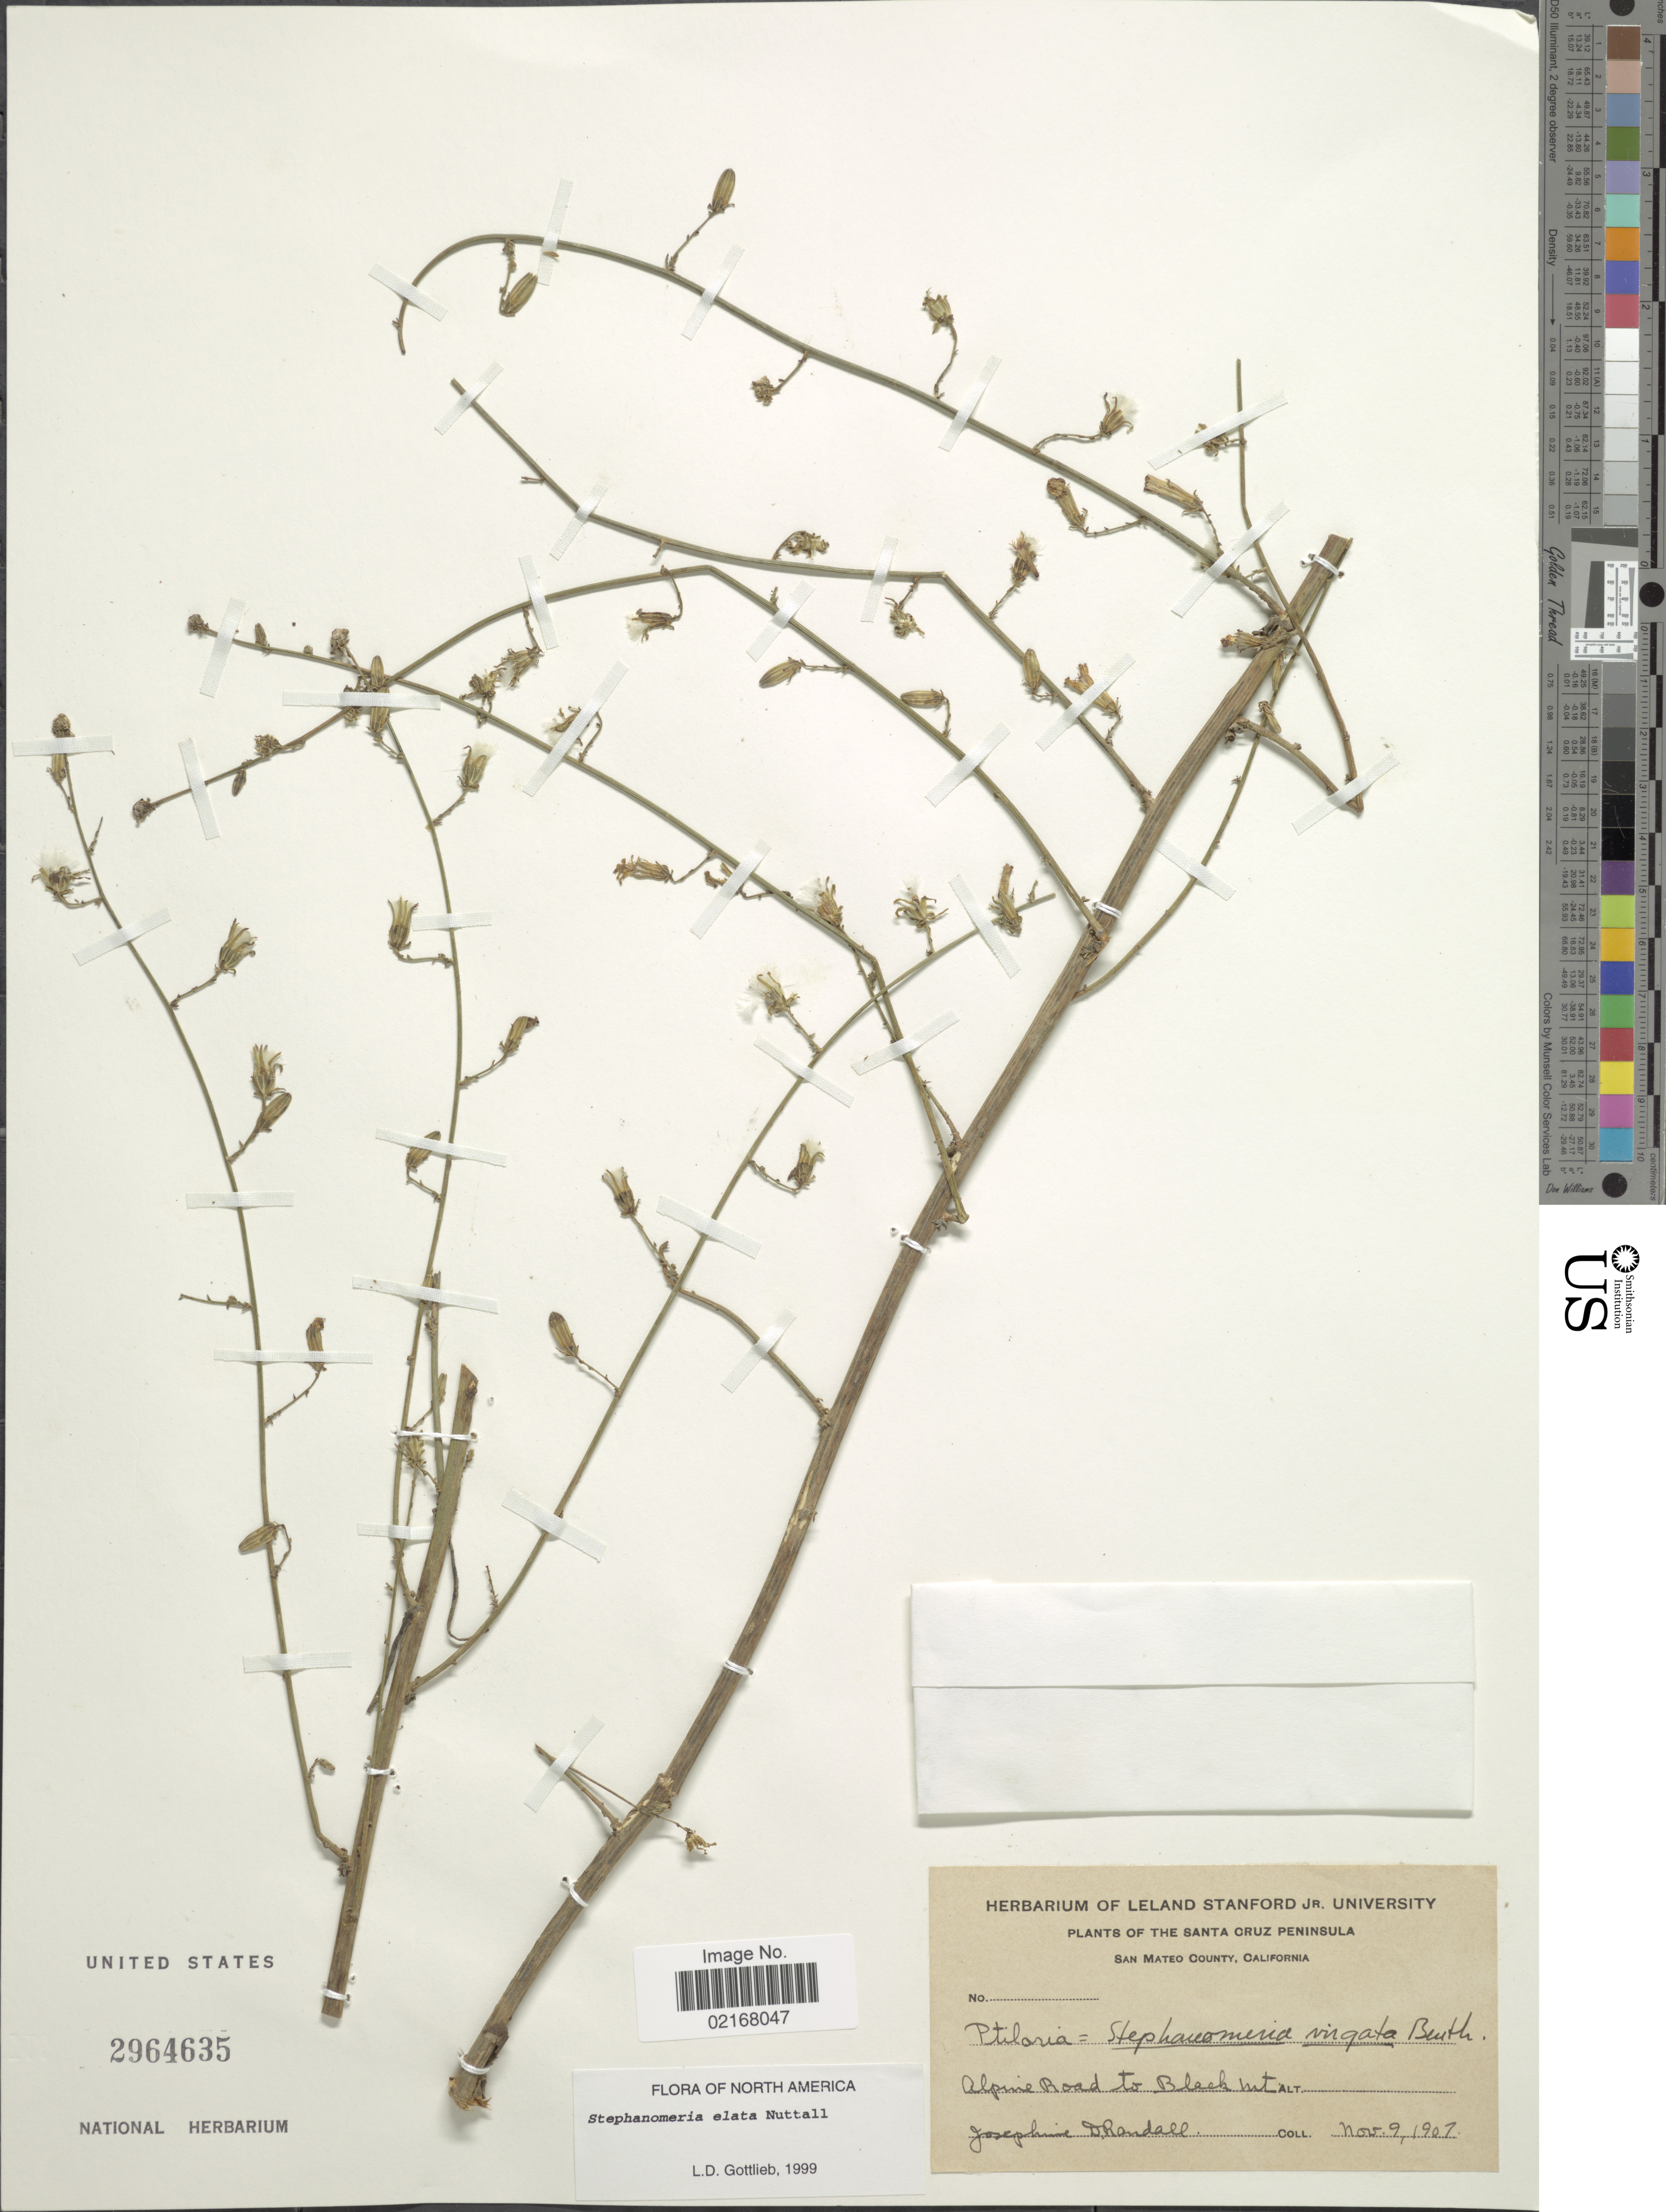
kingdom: Plantae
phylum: Tracheophyta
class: Magnoliopsida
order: Asterales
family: Asteraceae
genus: Stephanomeria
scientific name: Stephanomeria elata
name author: Nutt.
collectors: J. Randall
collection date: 1907-11-09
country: United States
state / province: California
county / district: San mateo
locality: Santa Cruz Peninsula. San mateo County, California. Alpine Road to Black Mt.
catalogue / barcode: US 2964635